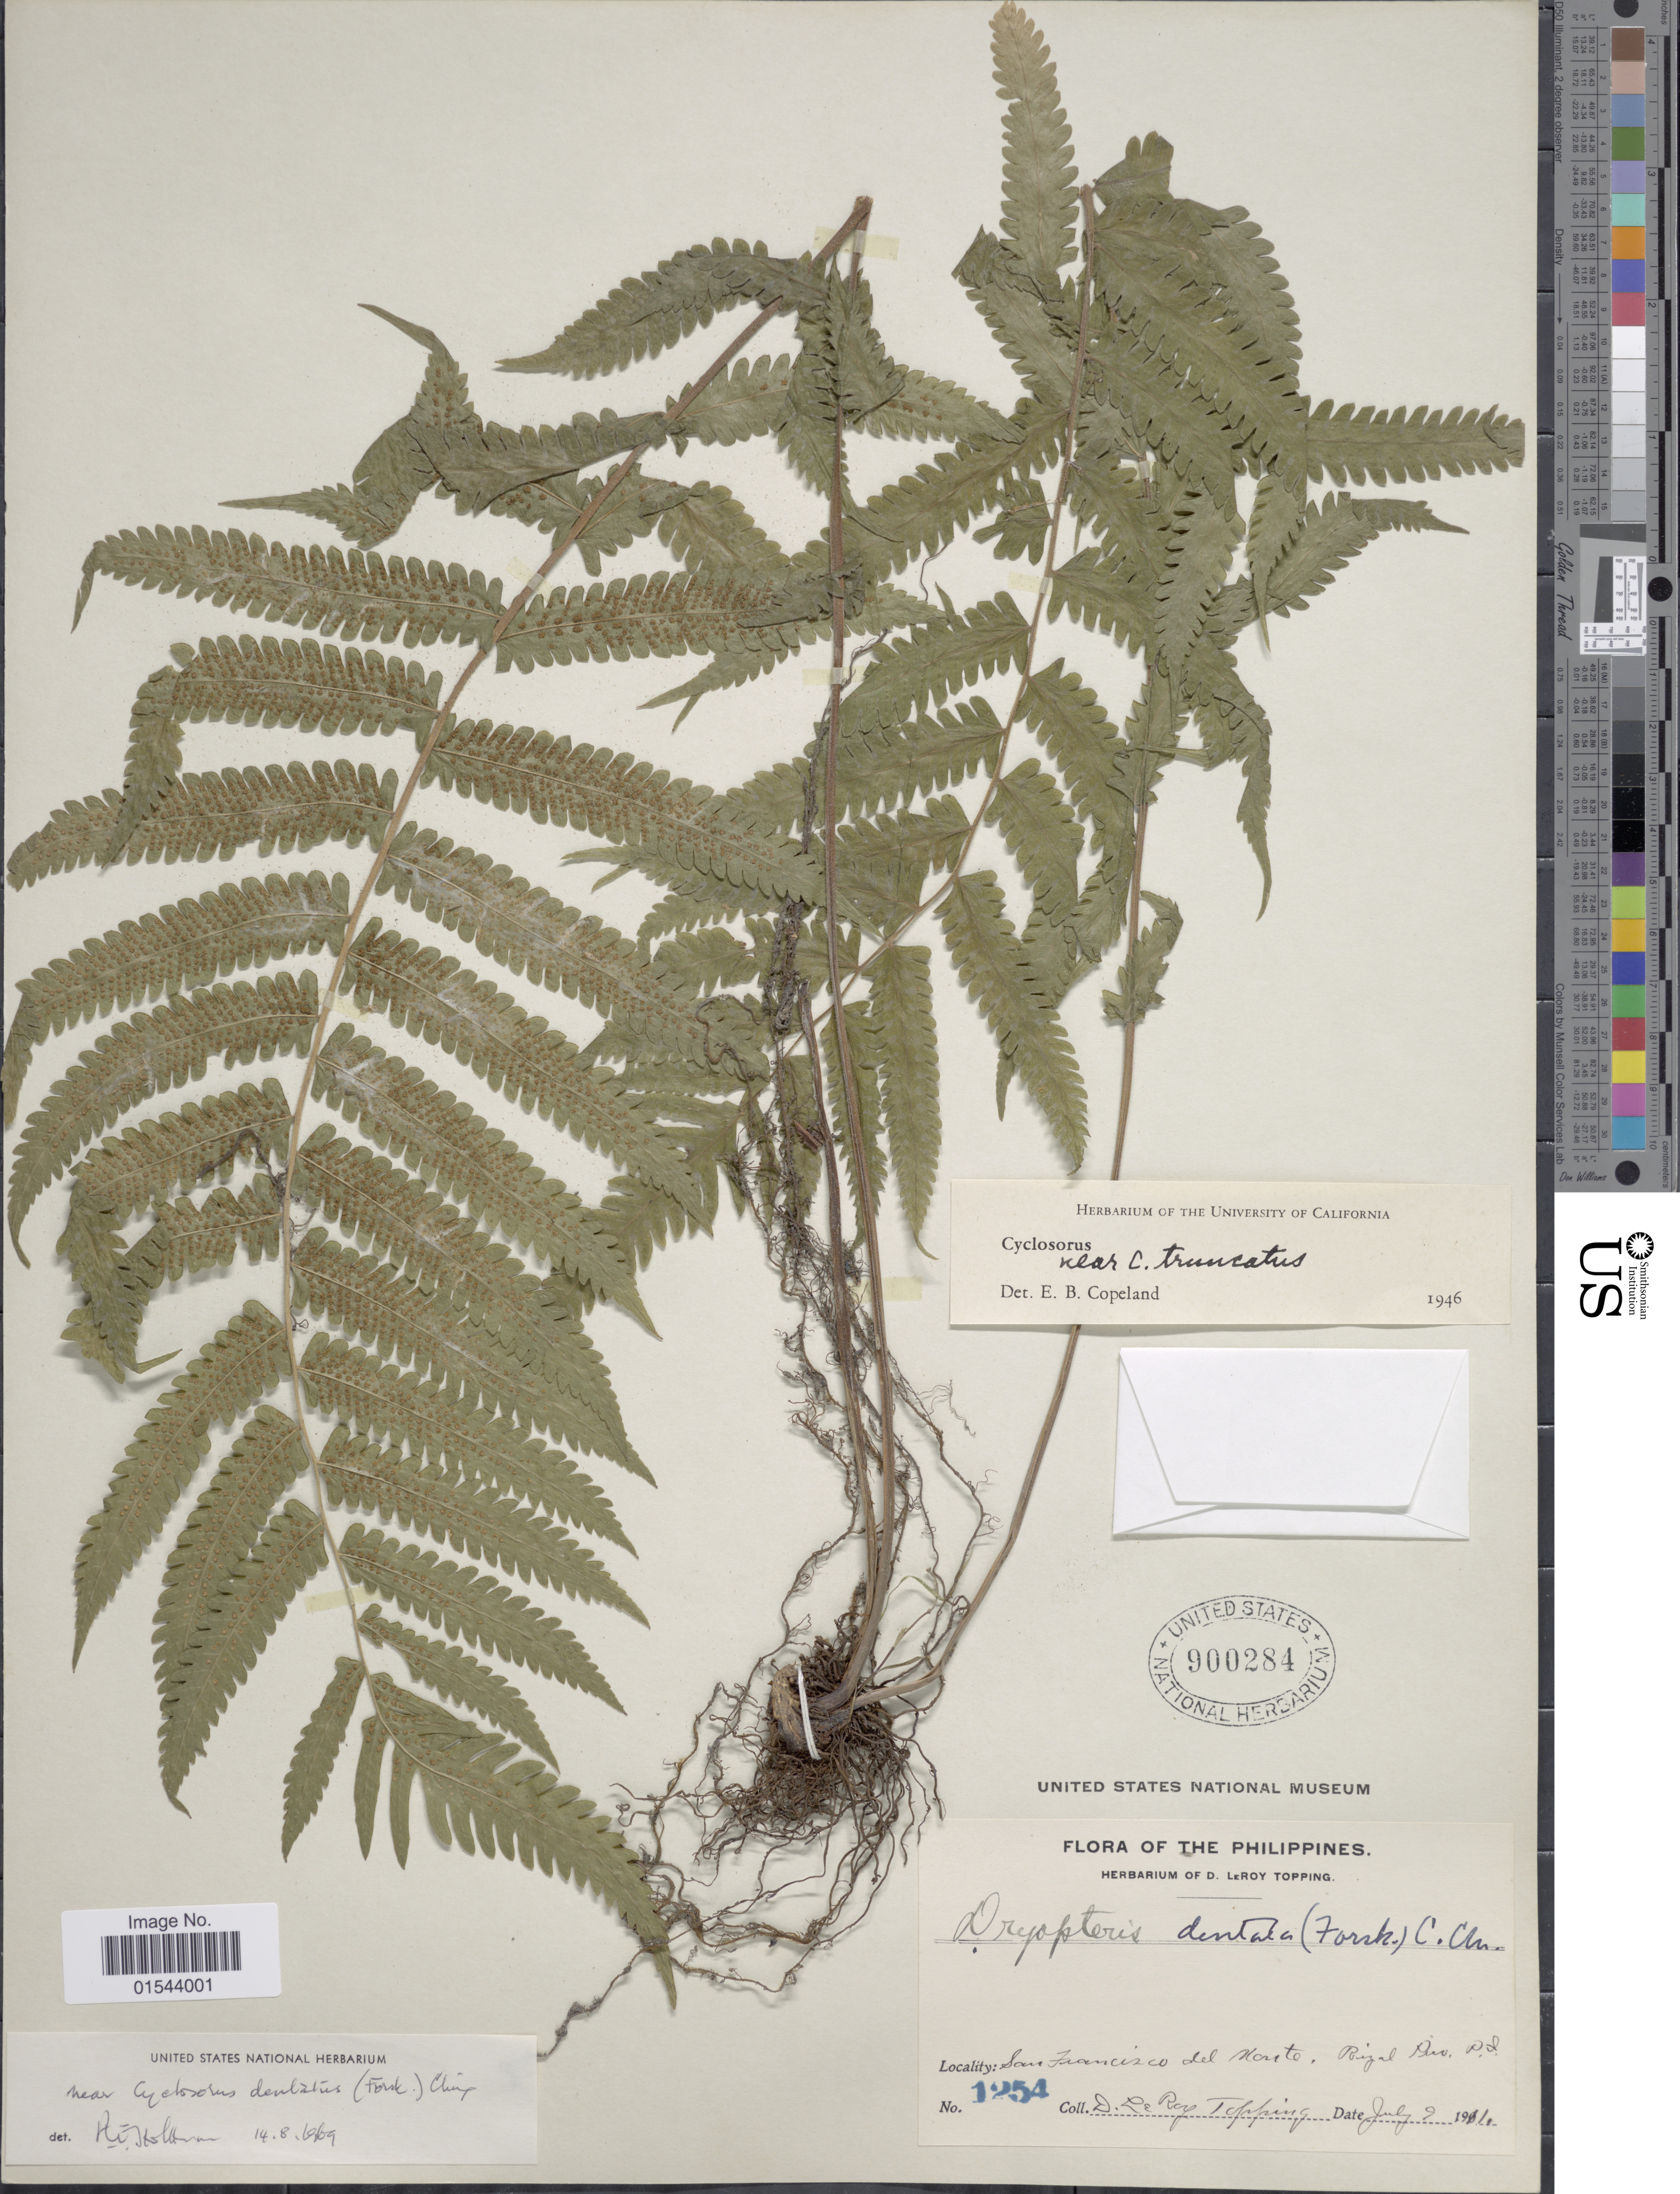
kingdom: Plantae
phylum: Tracheophyta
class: Polypodiopsida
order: Polypodiales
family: Thelypteridaceae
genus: Christella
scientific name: Christella dentata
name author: (Forssk.) Brownsey & Jermy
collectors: D. L. Topping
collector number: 1254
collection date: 1914-07-02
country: Philippines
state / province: Calabarzon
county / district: Rizal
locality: San Francisco del Monte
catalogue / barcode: US 900284